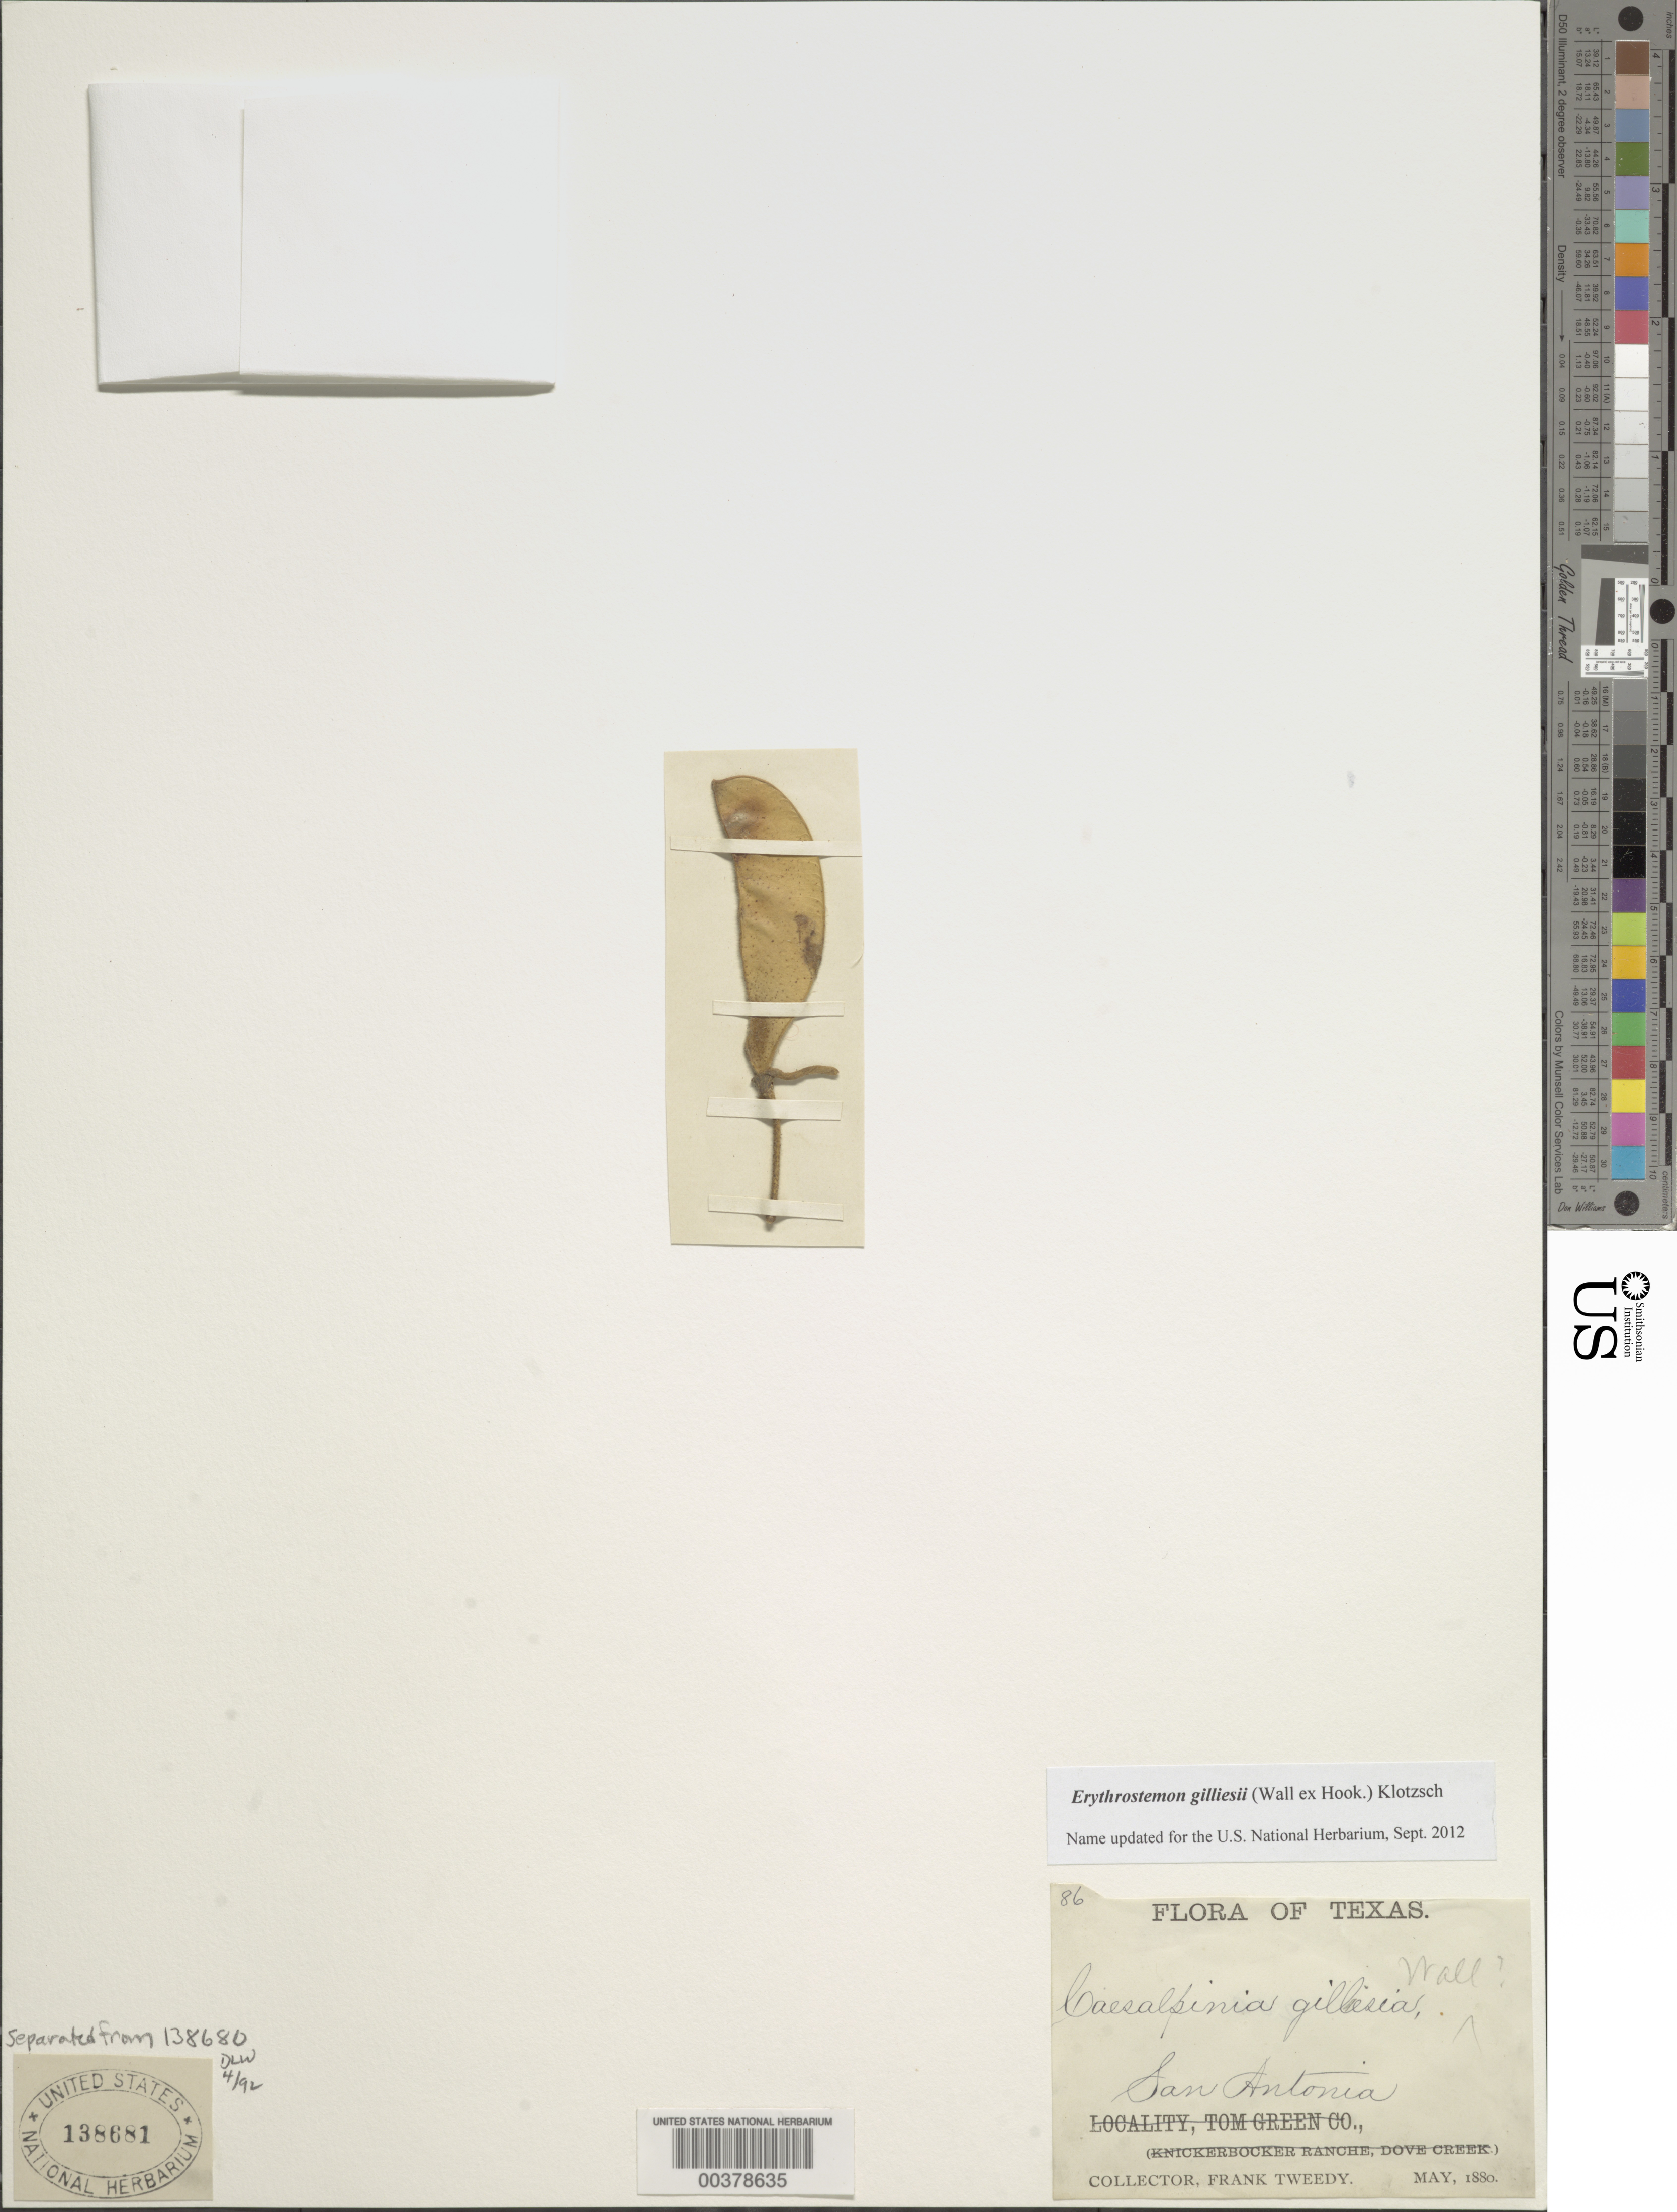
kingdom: Plantae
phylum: Tracheophyta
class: Magnoliopsida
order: Fabales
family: Fabaceae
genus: Erythrostemon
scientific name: Erythrostemon gilliesii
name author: (Hook.) Klotzsch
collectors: F. Tweedy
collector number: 86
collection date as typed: May 1880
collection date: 1880-05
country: United States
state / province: Texas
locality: San antonia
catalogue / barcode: US 138681